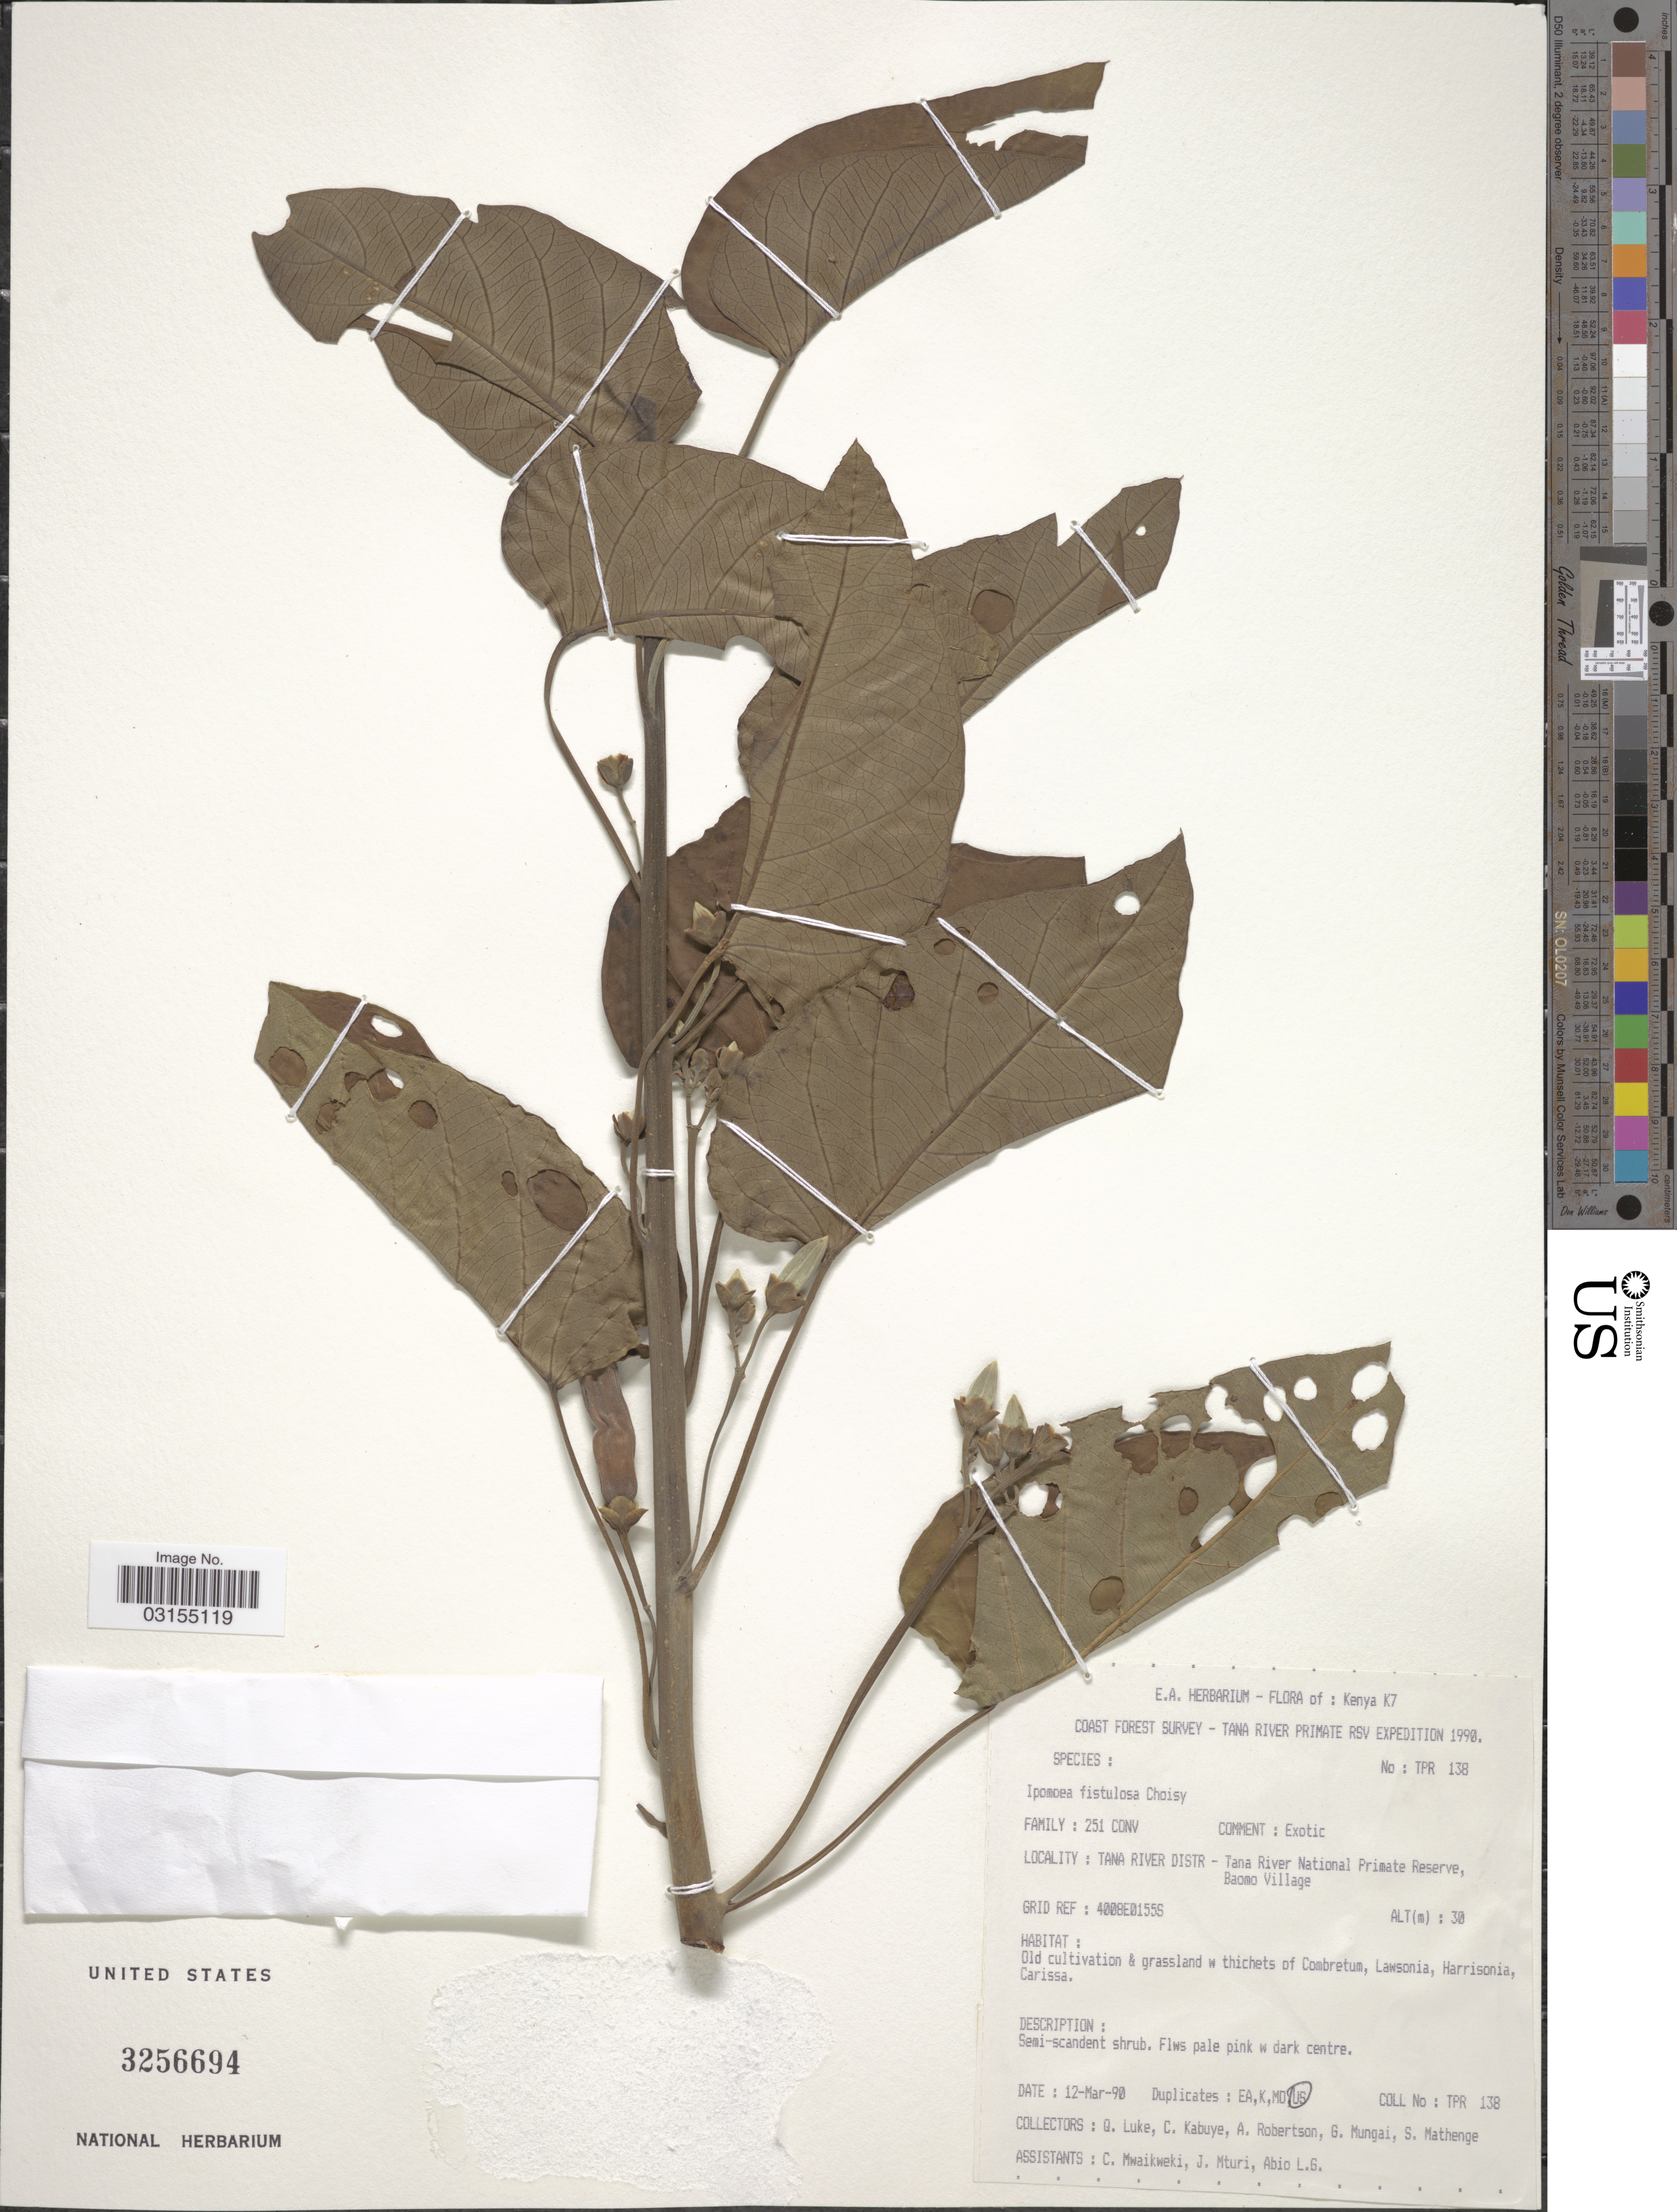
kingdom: Plantae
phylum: Tracheophyta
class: Magnoliopsida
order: Solanales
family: Convolvulaceae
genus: Ipomoea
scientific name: Ipomoea fistulosa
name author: Mart. ex Choisy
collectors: Q. Luke, C. Kabuye, A. Robertson, G. Mungai & et al.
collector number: TPR 138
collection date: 1990-03-12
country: Kenya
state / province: Tana River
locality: Tana River Distr - Tana River National Primate Reserve, Baomo Village.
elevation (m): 30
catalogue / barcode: US 3256694